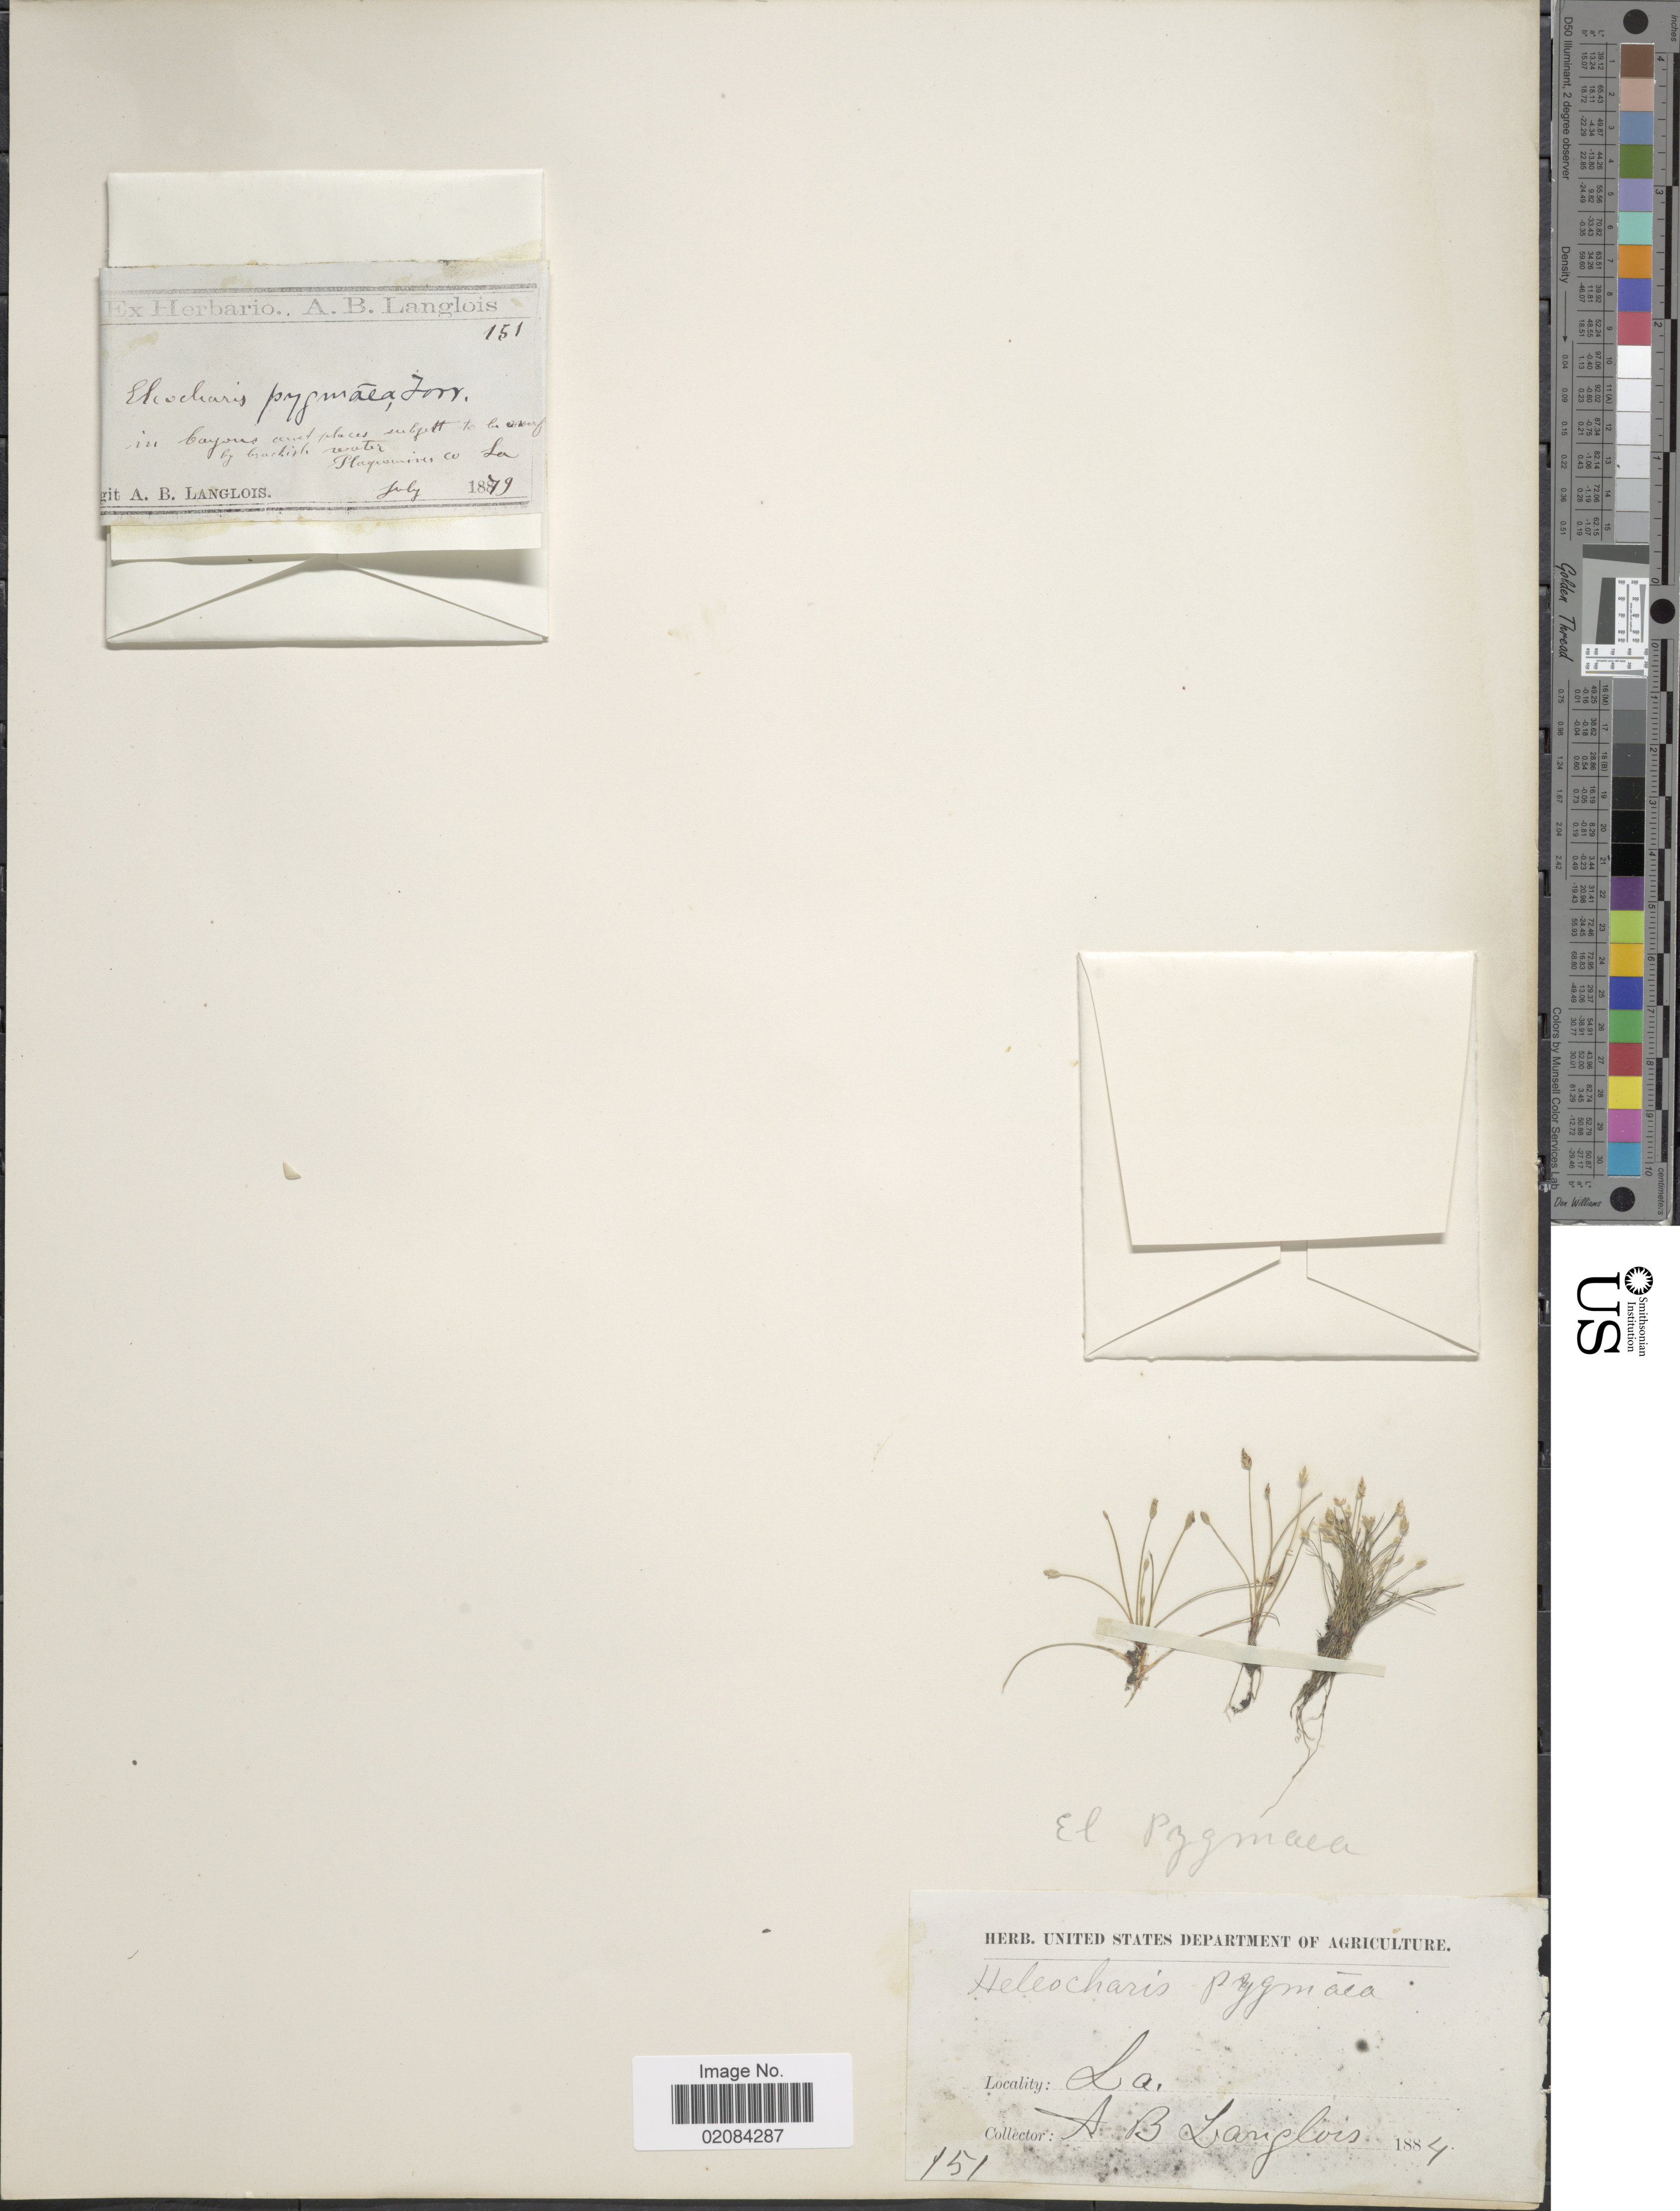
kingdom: Plantae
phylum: Tracheophyta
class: Liliopsida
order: Poales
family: Cyperaceae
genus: Eleocharis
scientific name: Eleocharis parvula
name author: (Roem. & Schult.) Link ex Williams et al.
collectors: A. Langlois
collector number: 151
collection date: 1879-07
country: United States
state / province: Louisiana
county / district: Plaquemines